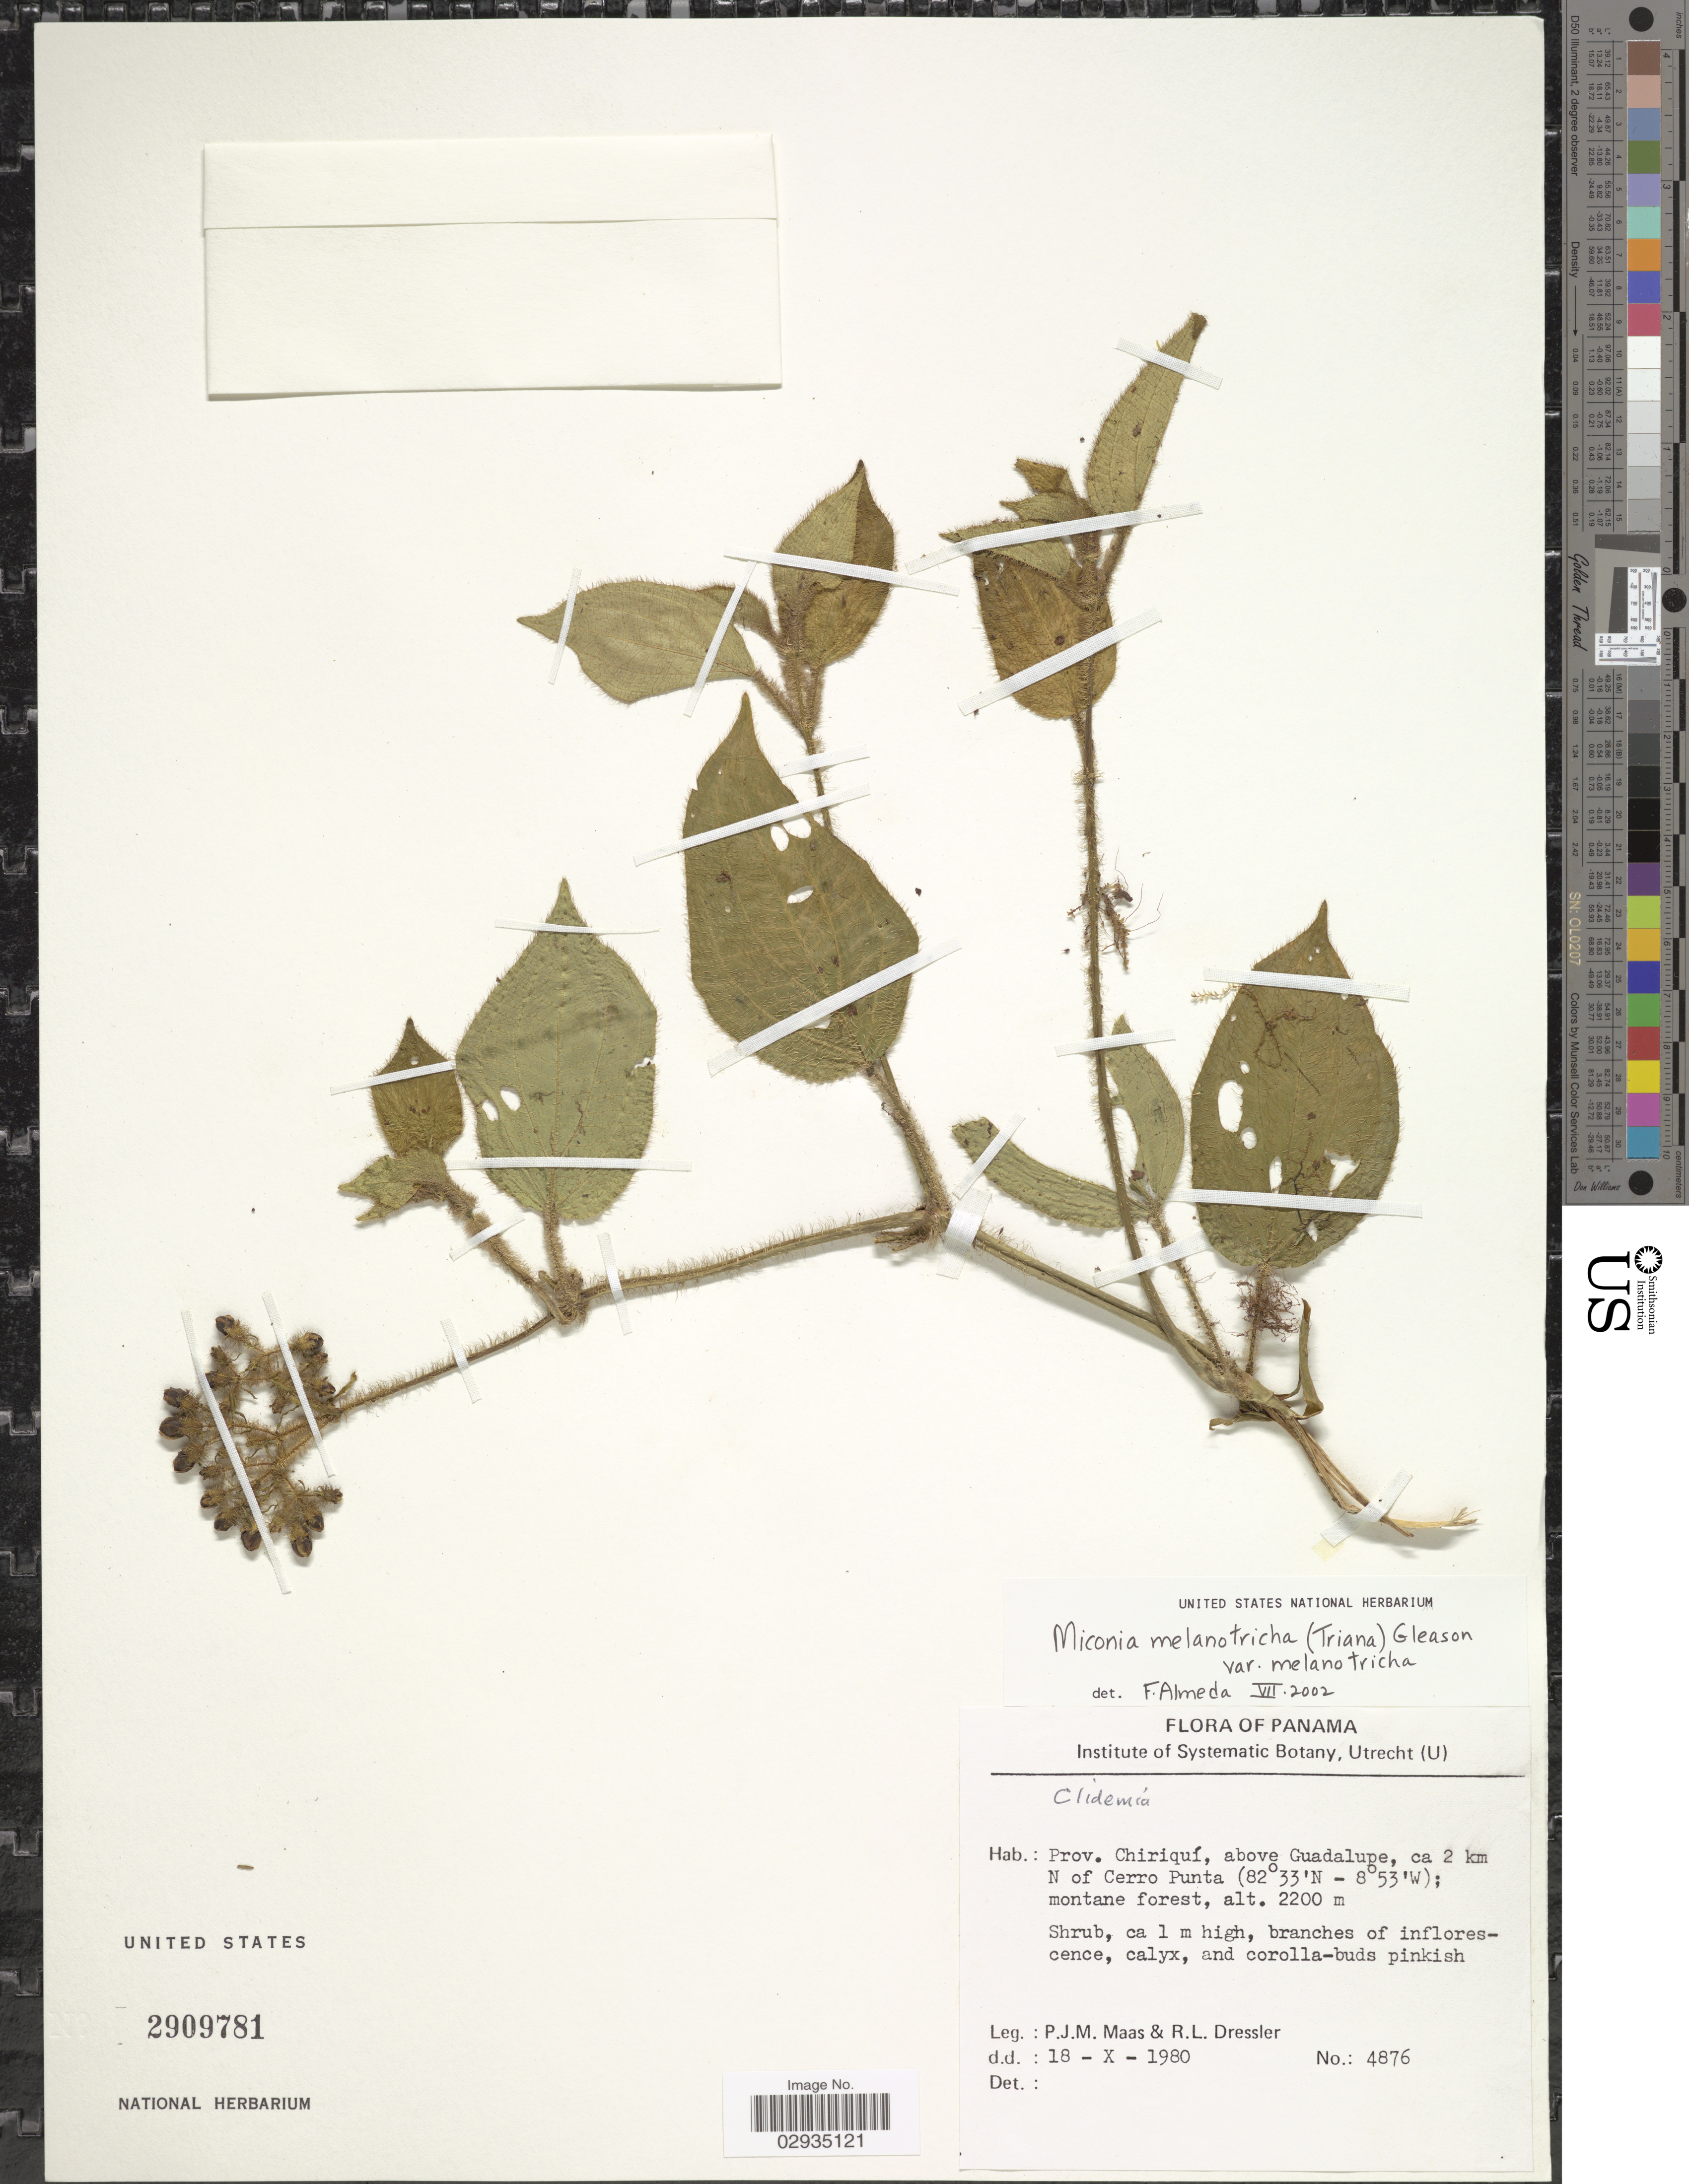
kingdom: Plantae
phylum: Tracheophyta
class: Magnoliopsida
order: Myrtales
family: Melastomataceae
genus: Miconia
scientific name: Miconia melanotricha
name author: (Triana) Gleason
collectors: P. Maas & R. Dressler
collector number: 4876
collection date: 1980-10-18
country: Panama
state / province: Chiriqui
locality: Above Guadalupe, ca 2 km N of Cerro Punta.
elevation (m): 2200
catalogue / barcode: US 2909781